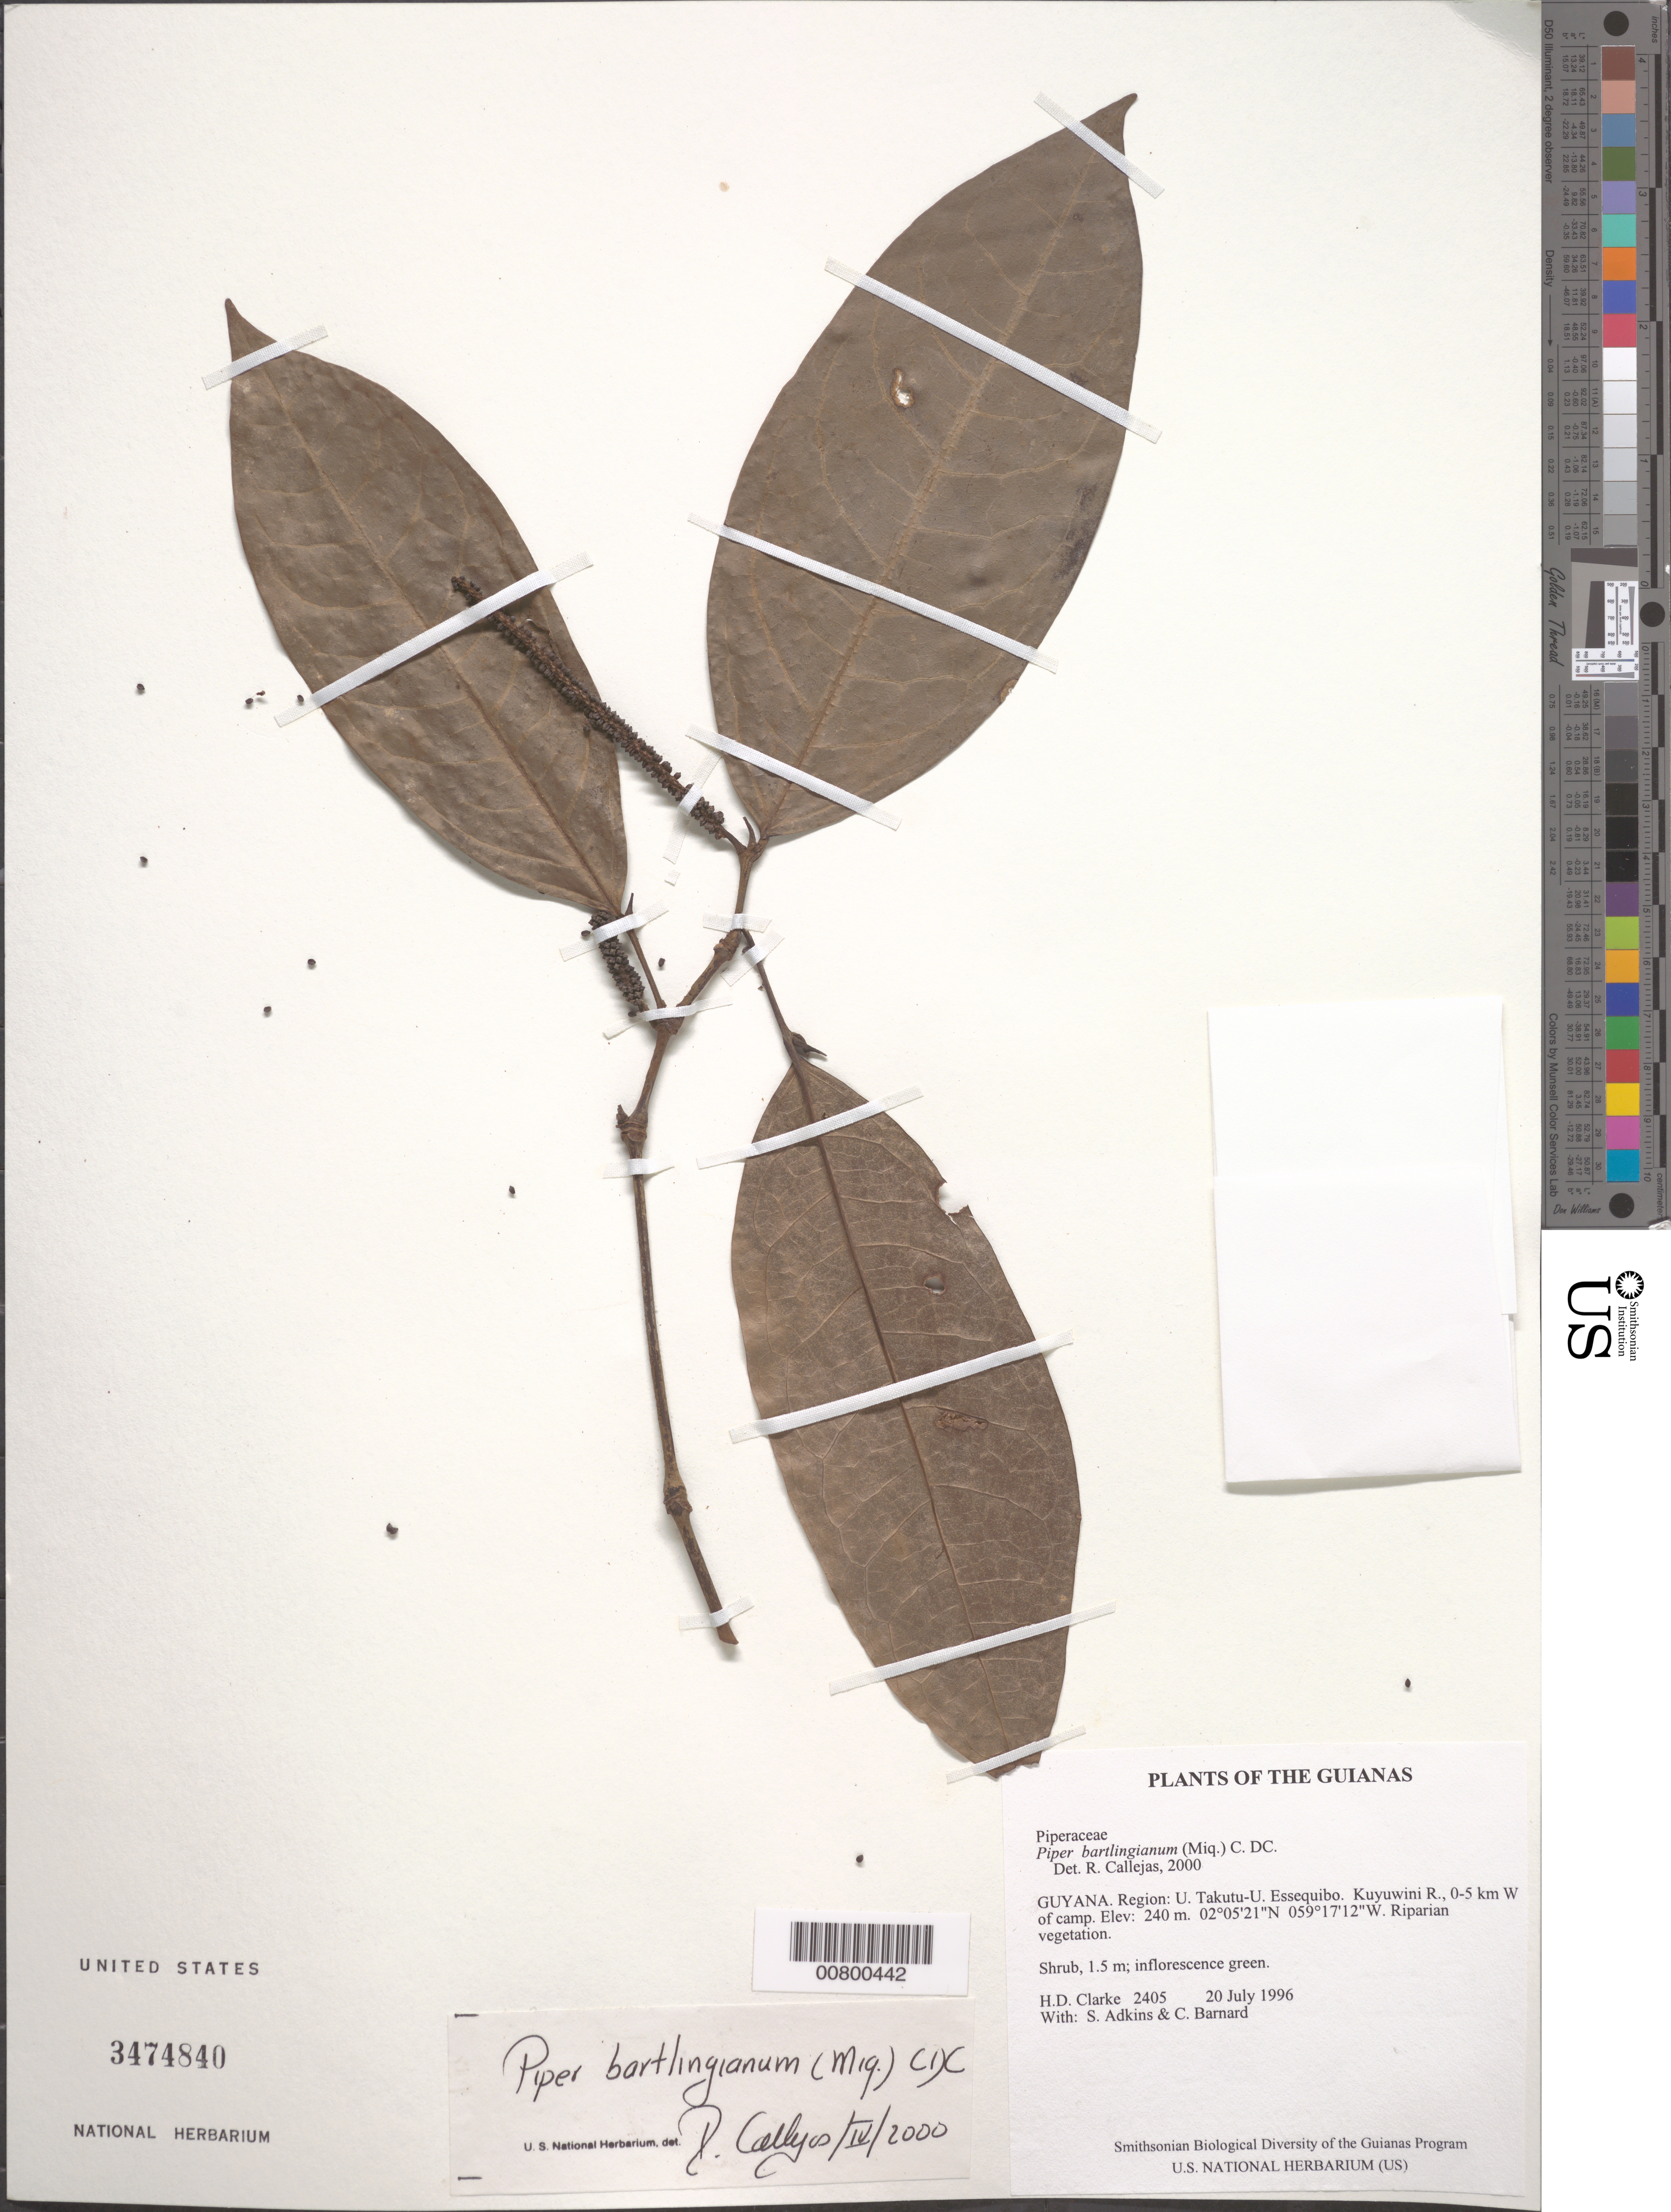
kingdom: Plantae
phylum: Tracheophyta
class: Magnoliopsida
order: Piperales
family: Piperaceae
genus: Piper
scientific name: Piper bartlingianum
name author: (Miq.) C. DC.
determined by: Callejas, Ricardo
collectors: H. D. Clarke, S. Adkins & C. Bernard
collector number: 2405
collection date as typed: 20 July 1996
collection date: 1996-07-20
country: Guyana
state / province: U. Takutu-U. Essequibo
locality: Kuyuwini R., 0-5 km W of camp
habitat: Riparian vegetation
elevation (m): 240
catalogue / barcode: US 3474840